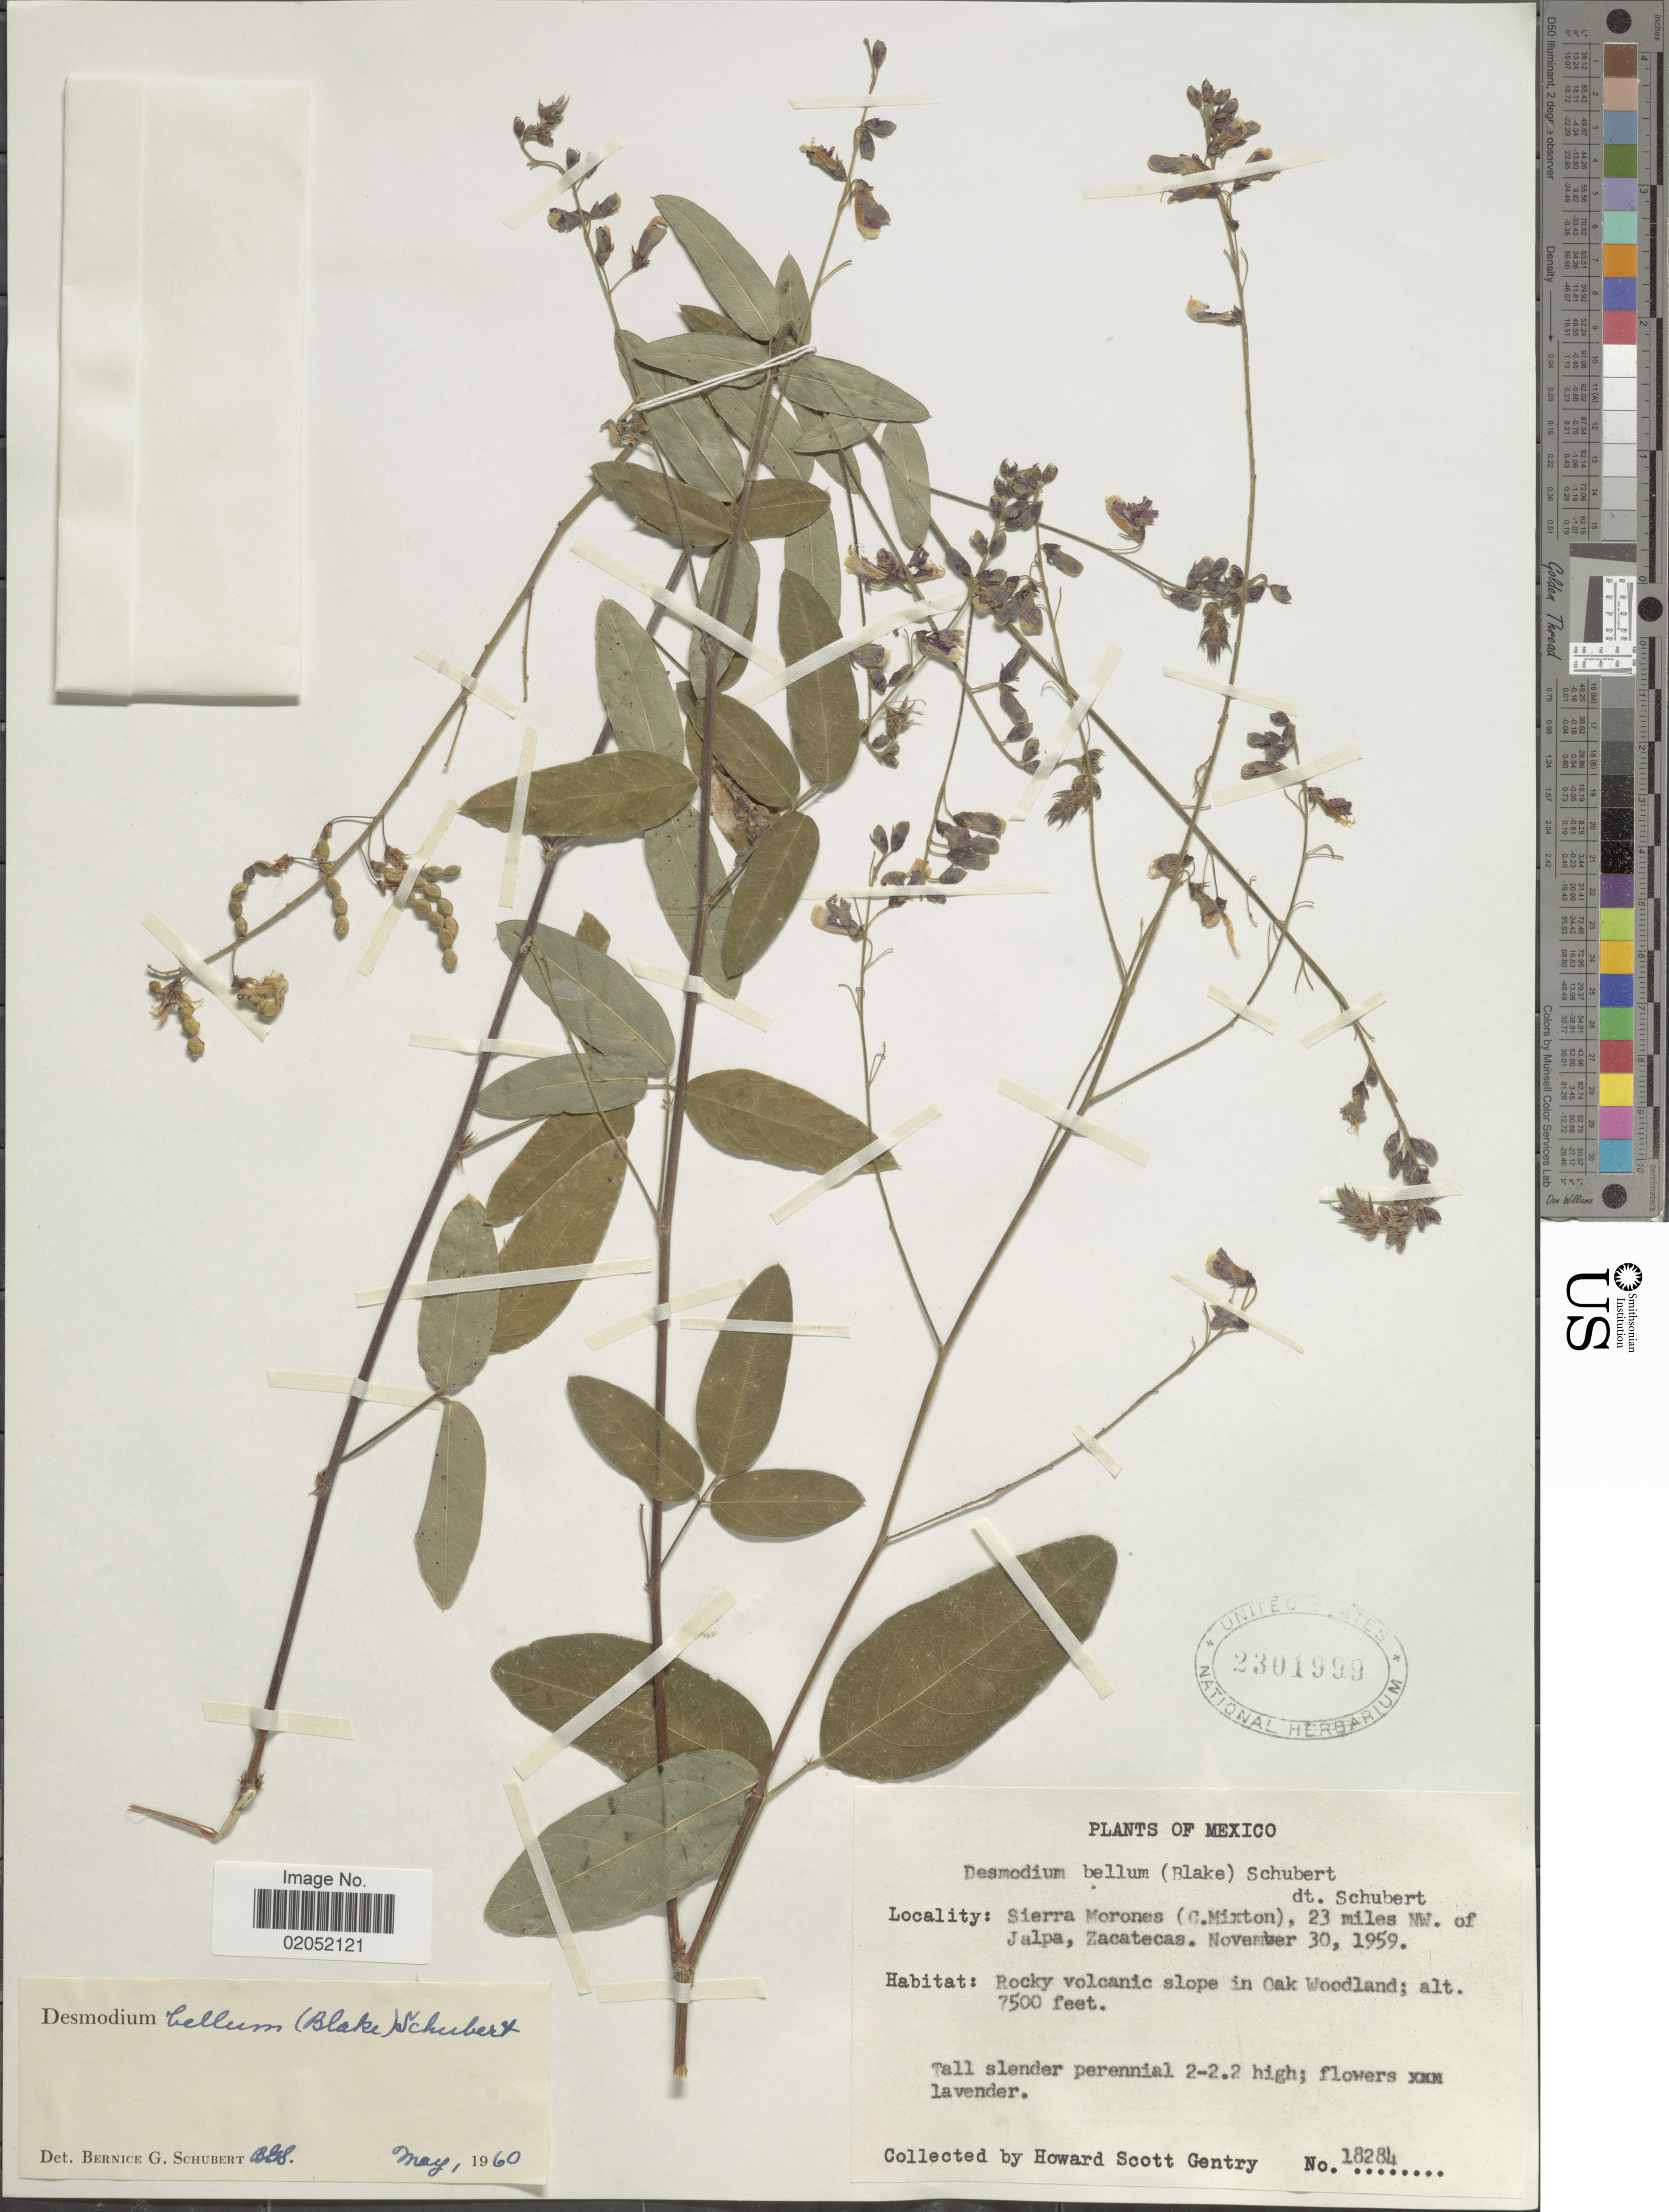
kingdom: Plantae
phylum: Tracheophyta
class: Magnoliopsida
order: Fabales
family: Fabaceae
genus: Desmodium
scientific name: Desmodium bellum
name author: (S.F. Blake) B.G. Schub.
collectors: H. S. Gentry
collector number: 18284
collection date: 1959-11-30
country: Mexico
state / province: Zacatecas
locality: Sierra Moronoes (C. Mixton) 23 miles NW. of Jalpa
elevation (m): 2286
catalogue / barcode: US 2301999